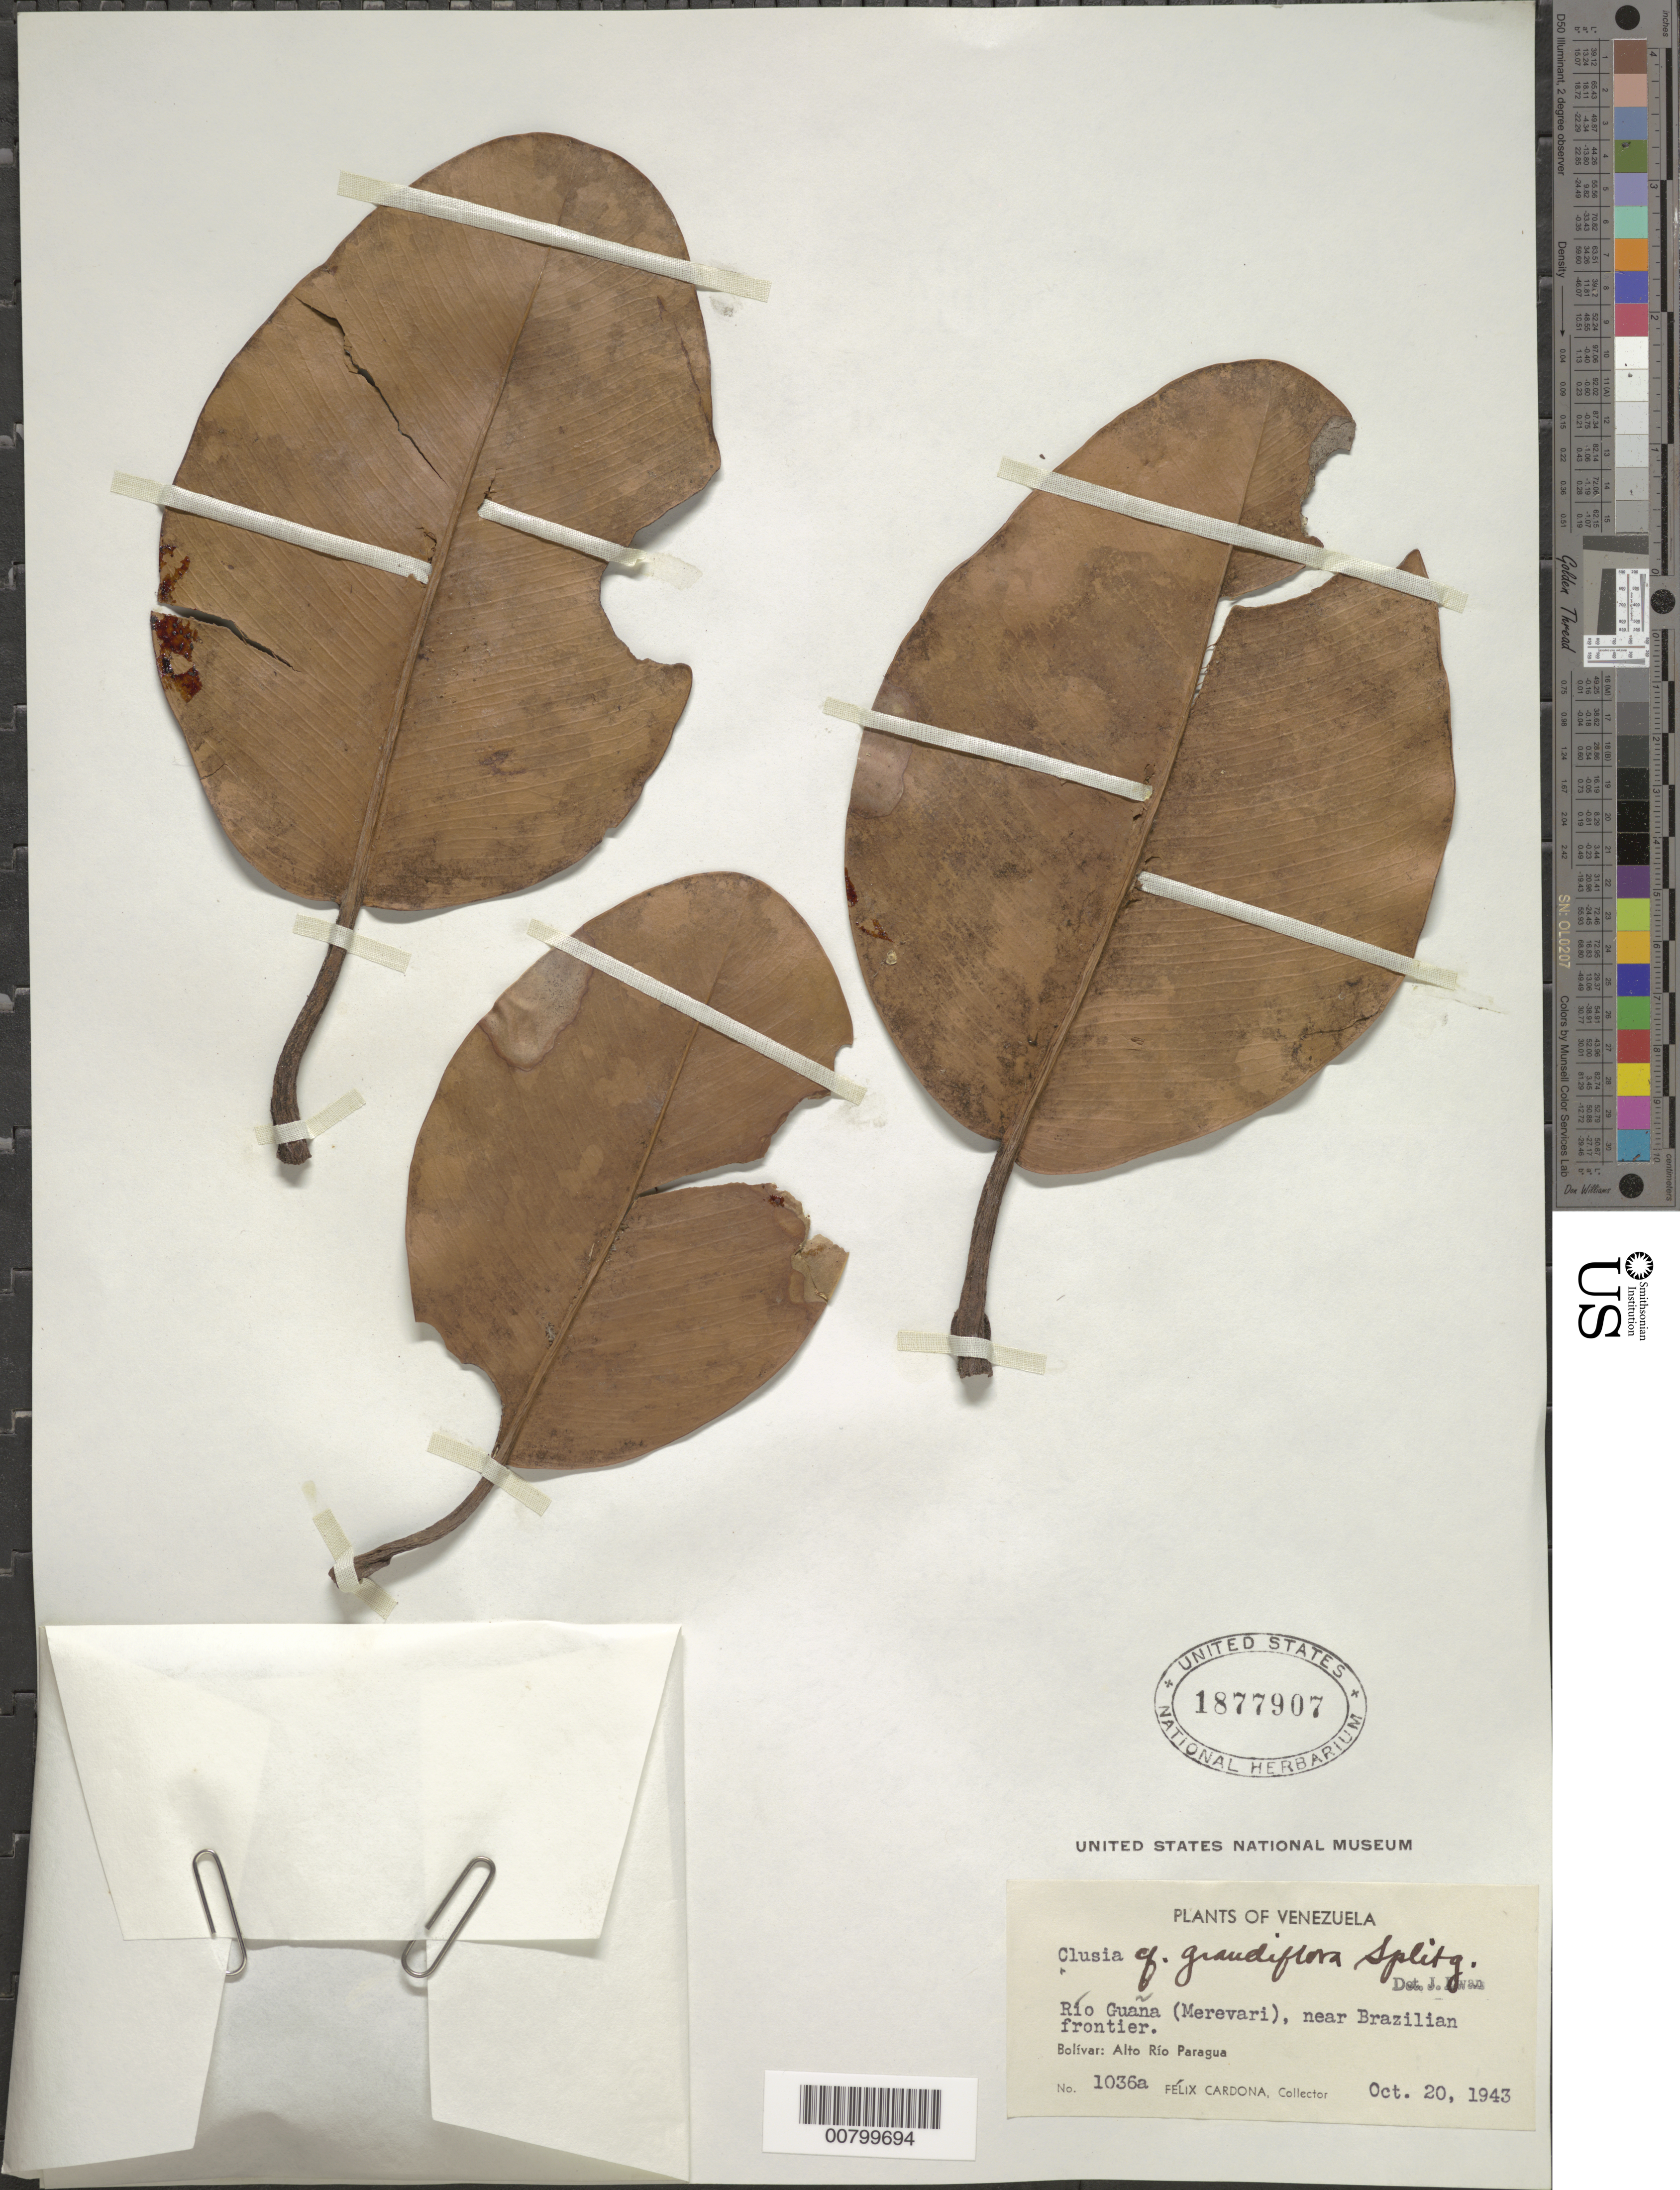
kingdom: Plantae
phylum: Tracheophyta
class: Magnoliopsida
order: Malpighiales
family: Clusiaceae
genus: Clusia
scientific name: Clusia grandiflora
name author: Splitg.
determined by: Ewan, J. A.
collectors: F. Cardona Puig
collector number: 1036 a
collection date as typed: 20-Oct-43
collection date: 1943-10-20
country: Venezuela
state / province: Bolívar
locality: Alto Río Paragua, Río Guana (Merevari), near Brazilian border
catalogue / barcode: US 1877907